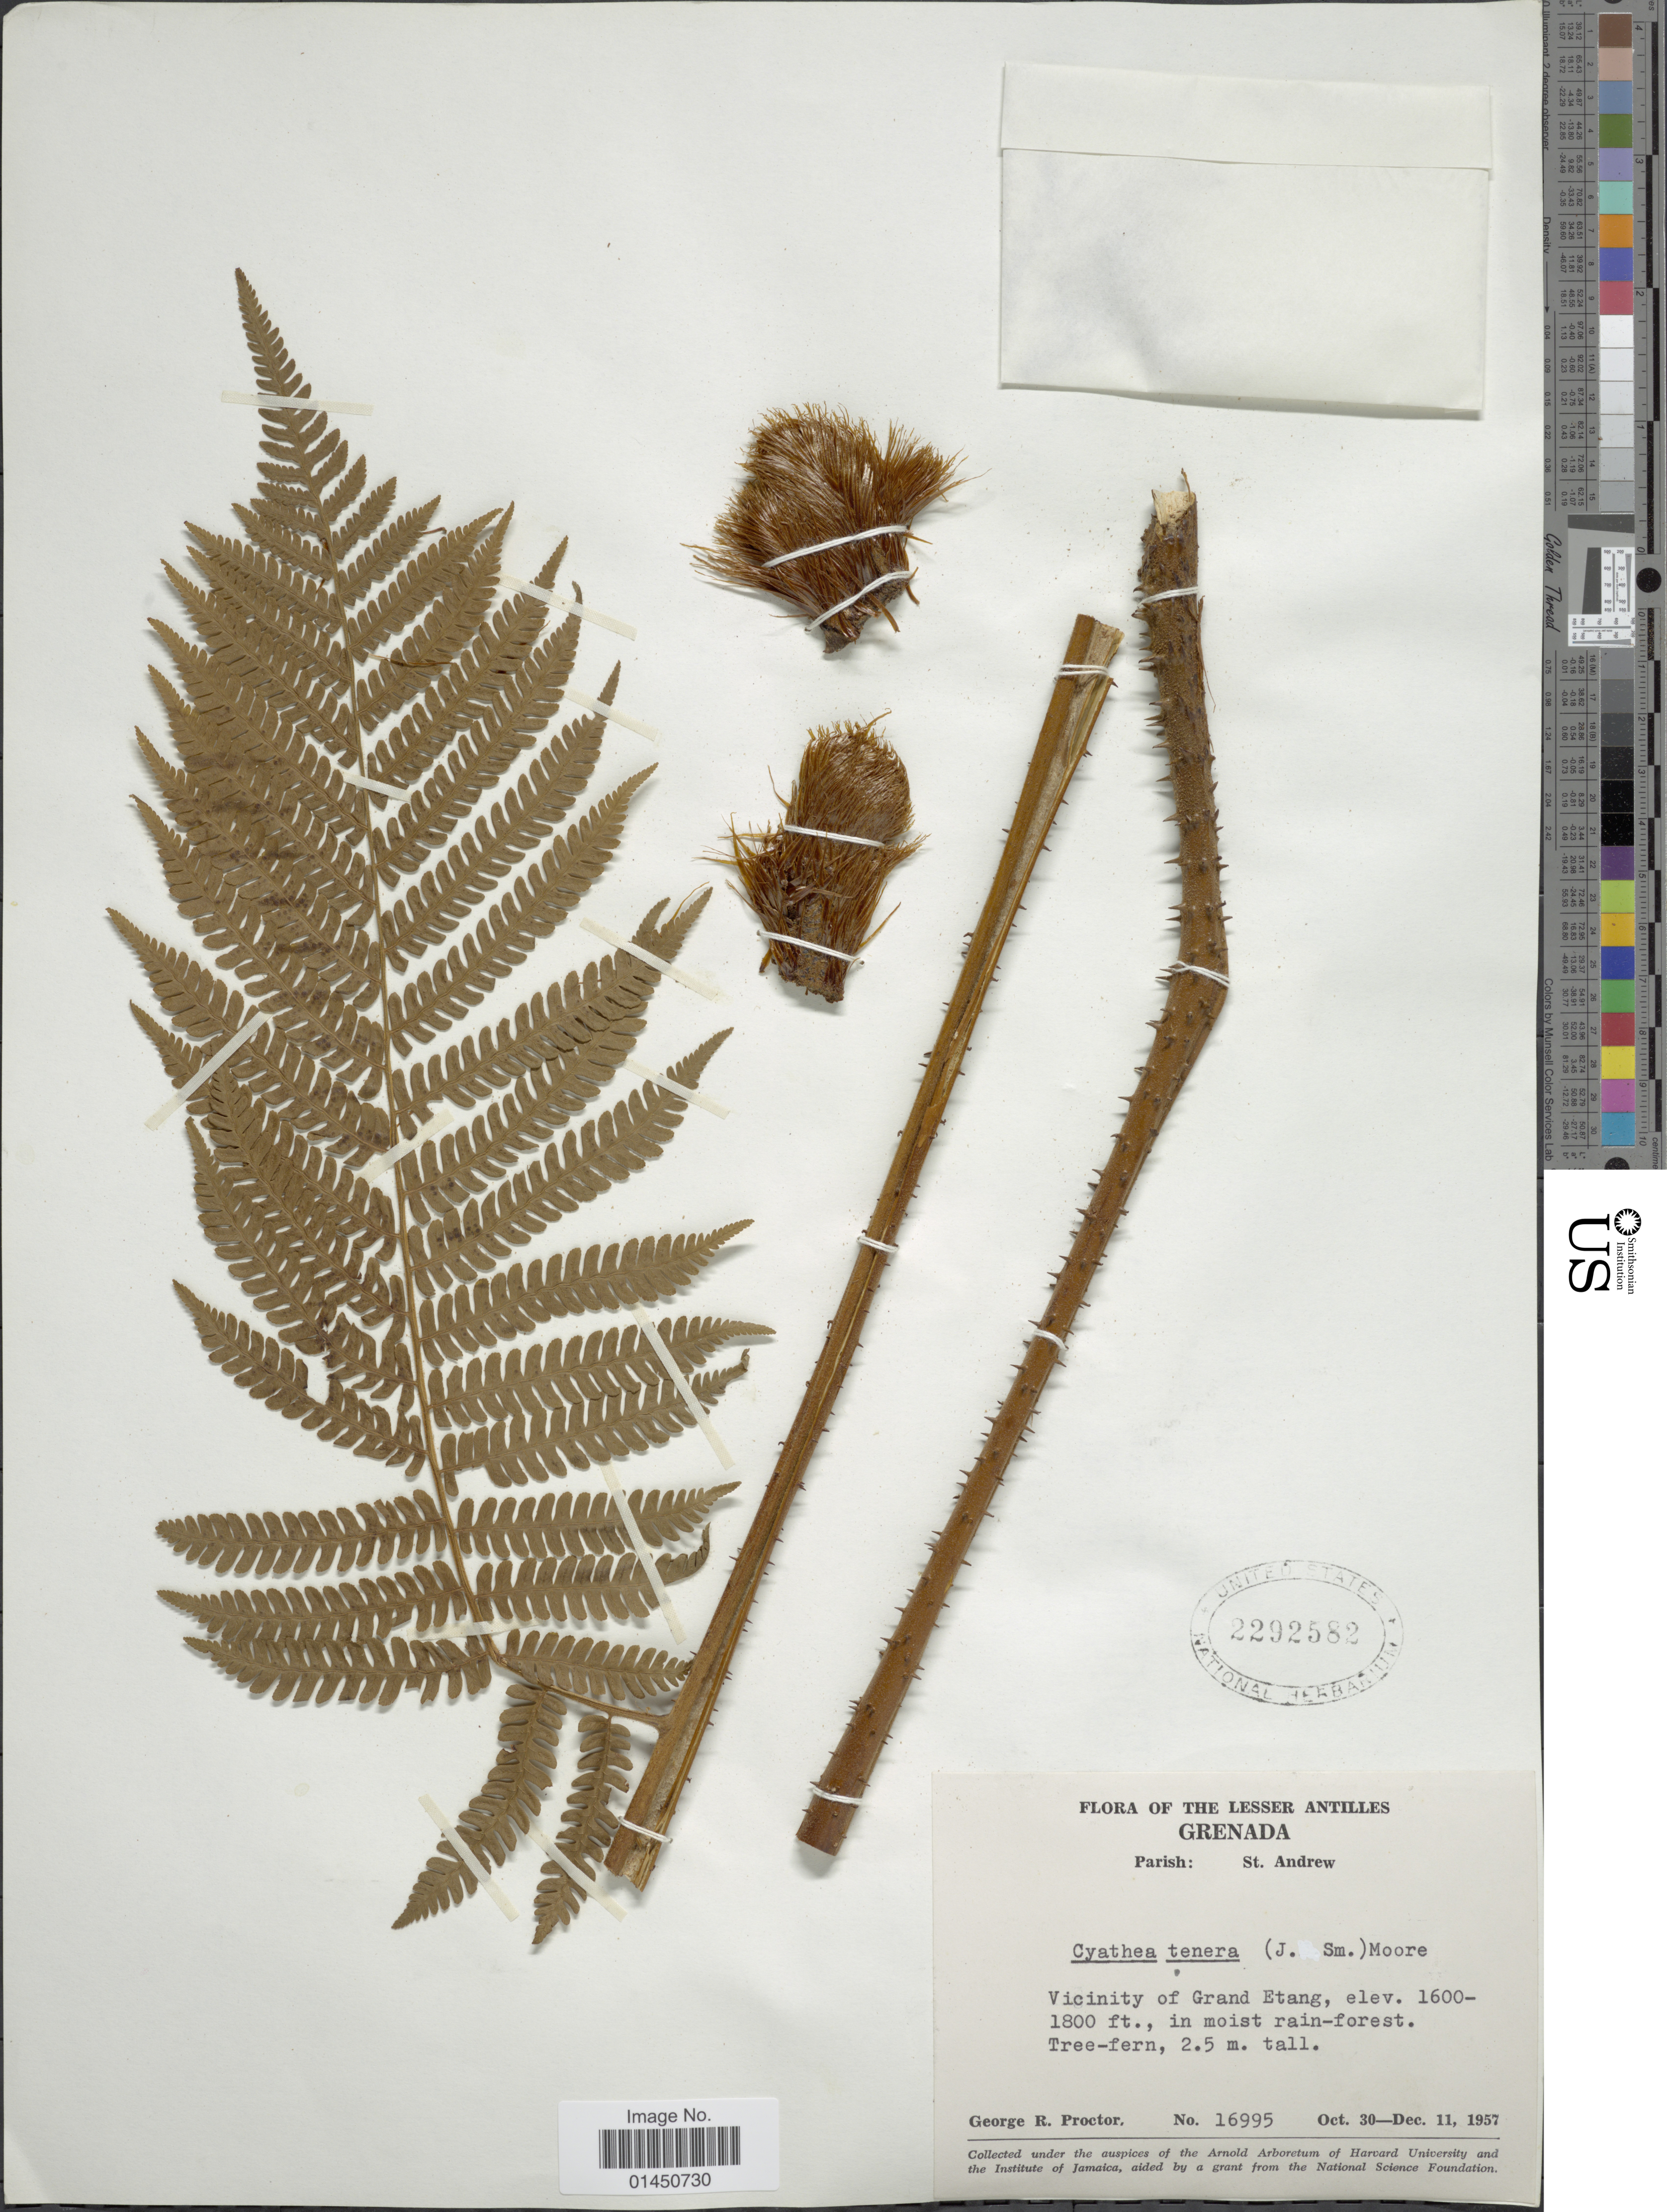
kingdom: Plantae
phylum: Tracheophyta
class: Polypodiopsida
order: Cyatheales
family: Cyatheaceae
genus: Cyathea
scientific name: Cyathea tenera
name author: (J. Sm. ex Hook.) T. Moore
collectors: G. R. Proctor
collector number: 16995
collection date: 1957-10-30/1957-12-11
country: Grenada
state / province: Saint Andrew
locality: Vicinity of Grand Etang, The Lesser Antilles.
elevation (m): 488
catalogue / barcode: US 2292582